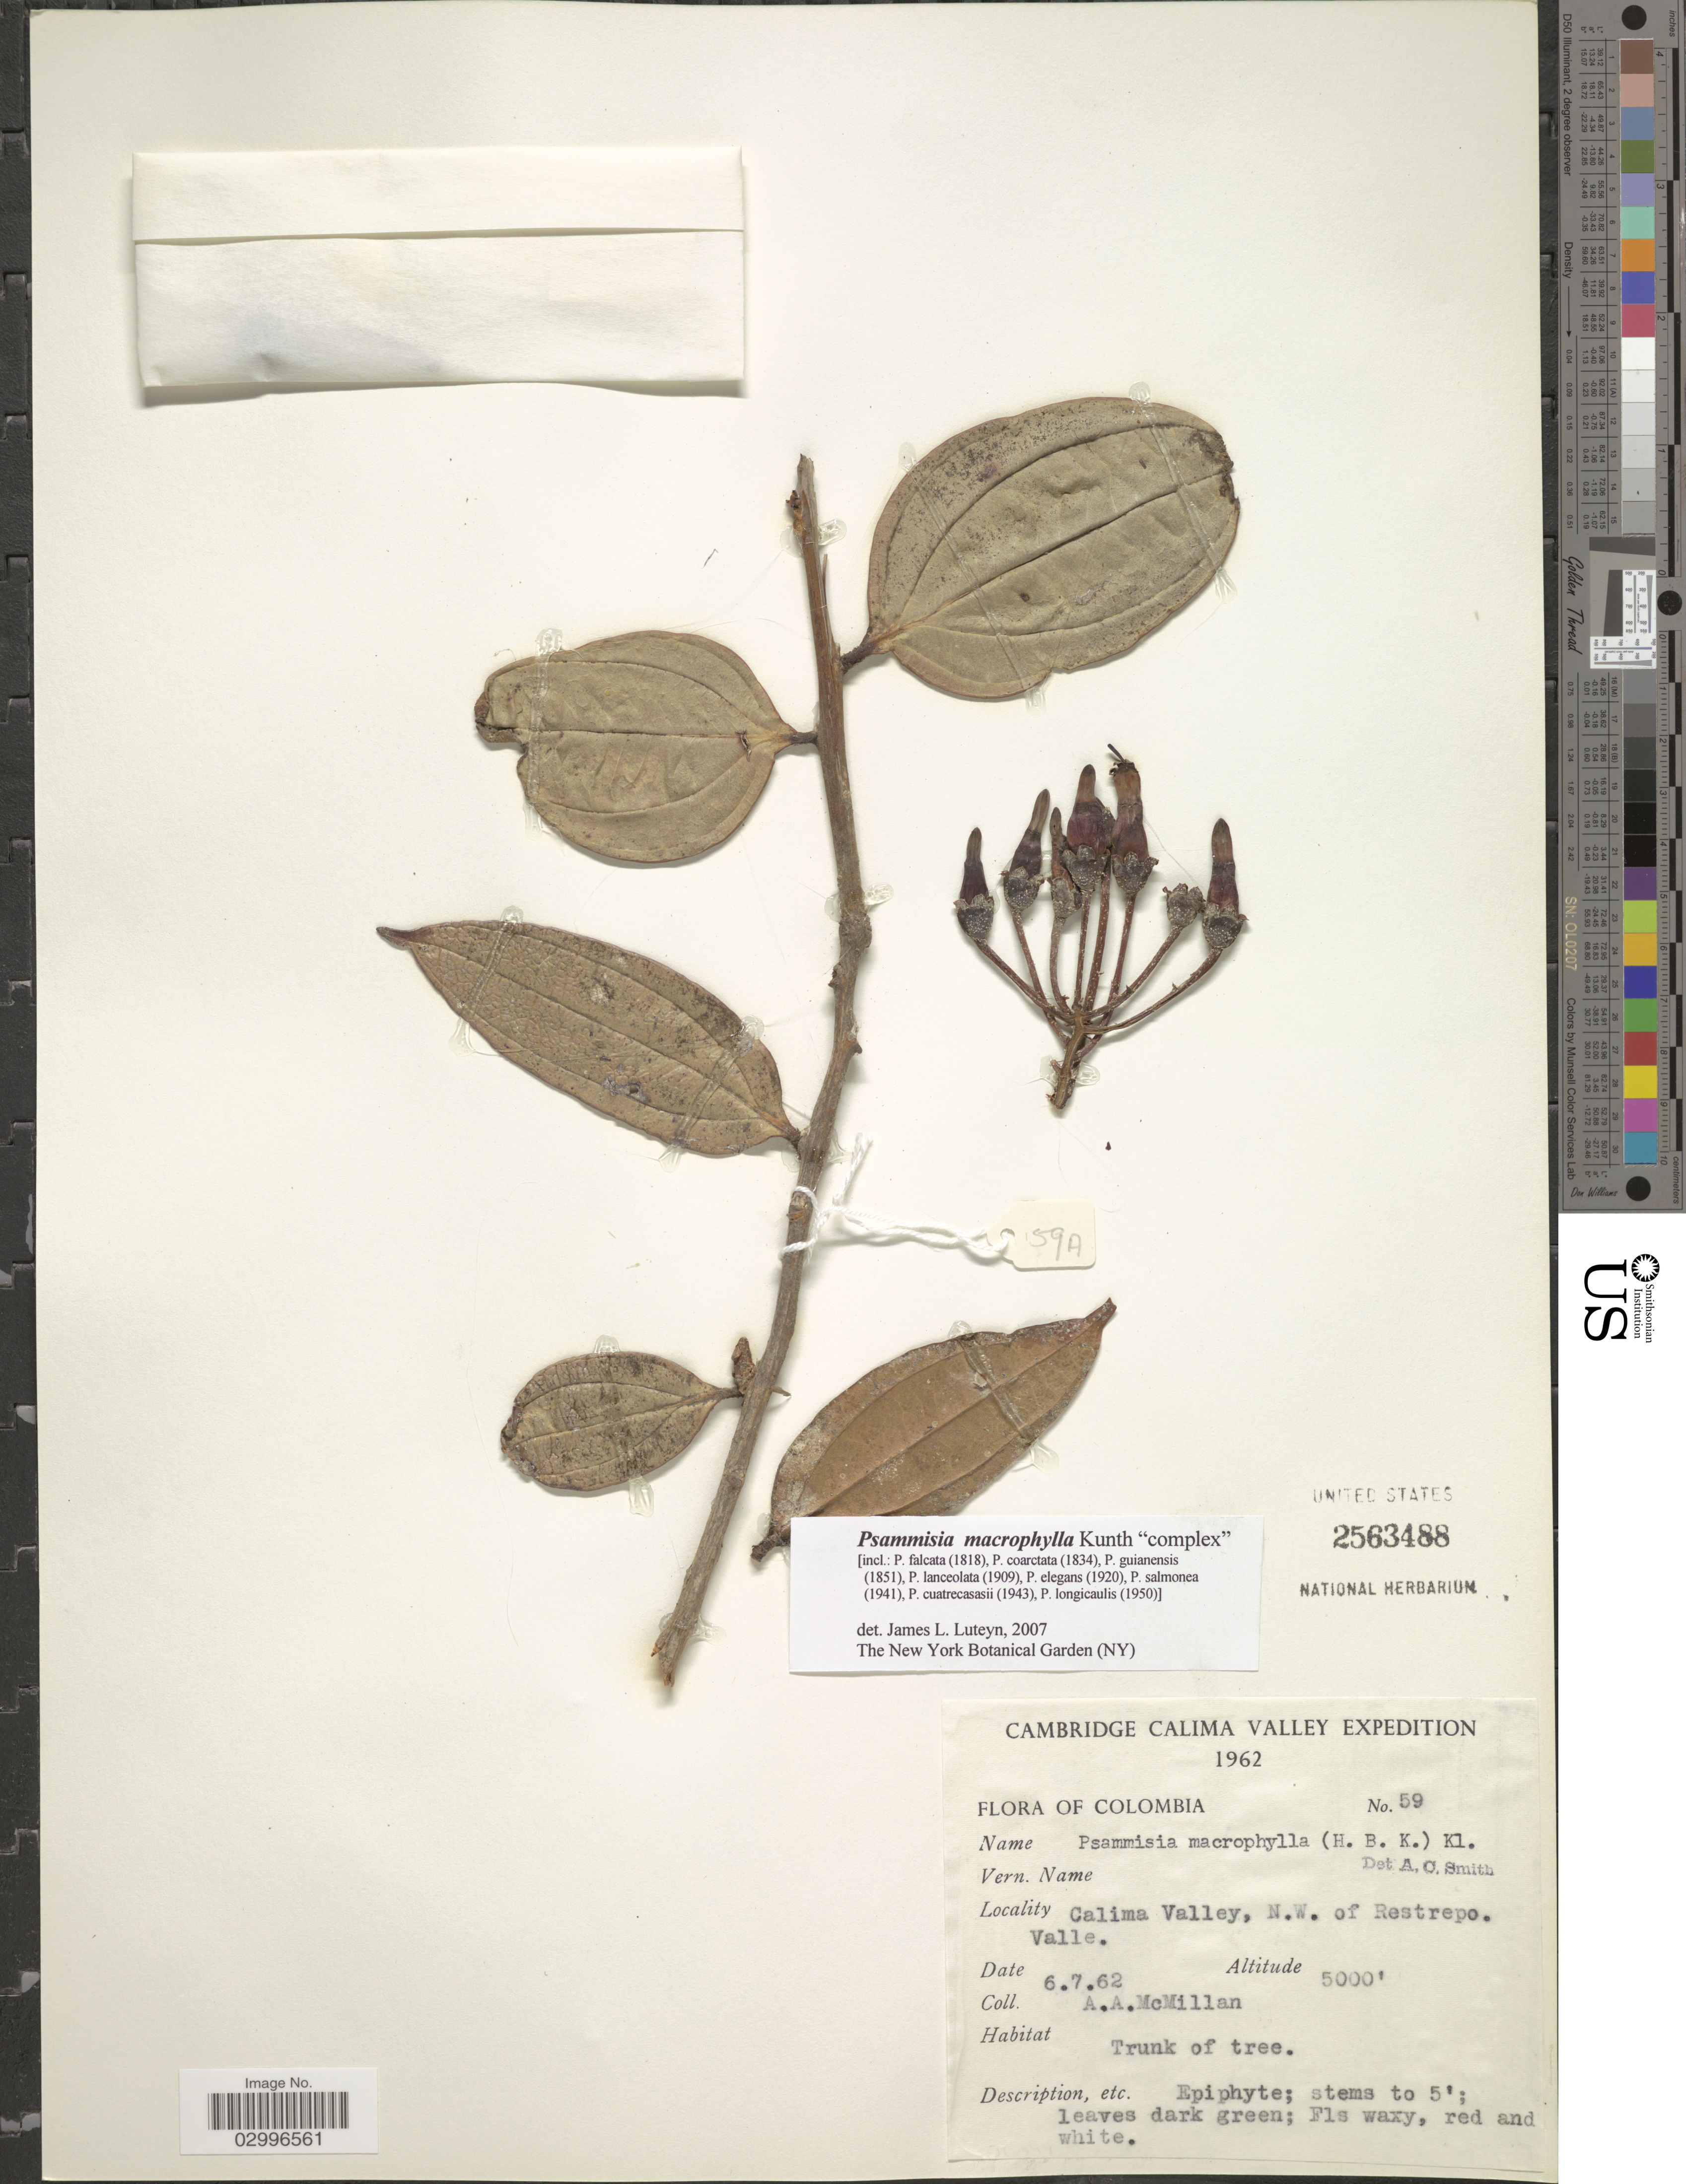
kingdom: Plantae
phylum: Tracheophyta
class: Magnoliopsida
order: Ericales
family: Ericaceae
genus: Psammisia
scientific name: Psammisia macrophylla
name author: (Kunth) Klotzsch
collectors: A. McMillan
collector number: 59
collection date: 1962-07-06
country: Colombia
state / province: Valle del Cauca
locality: Calima Valley, N.W. of Restrepo. Valle.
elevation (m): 1524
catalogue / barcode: US 2563488